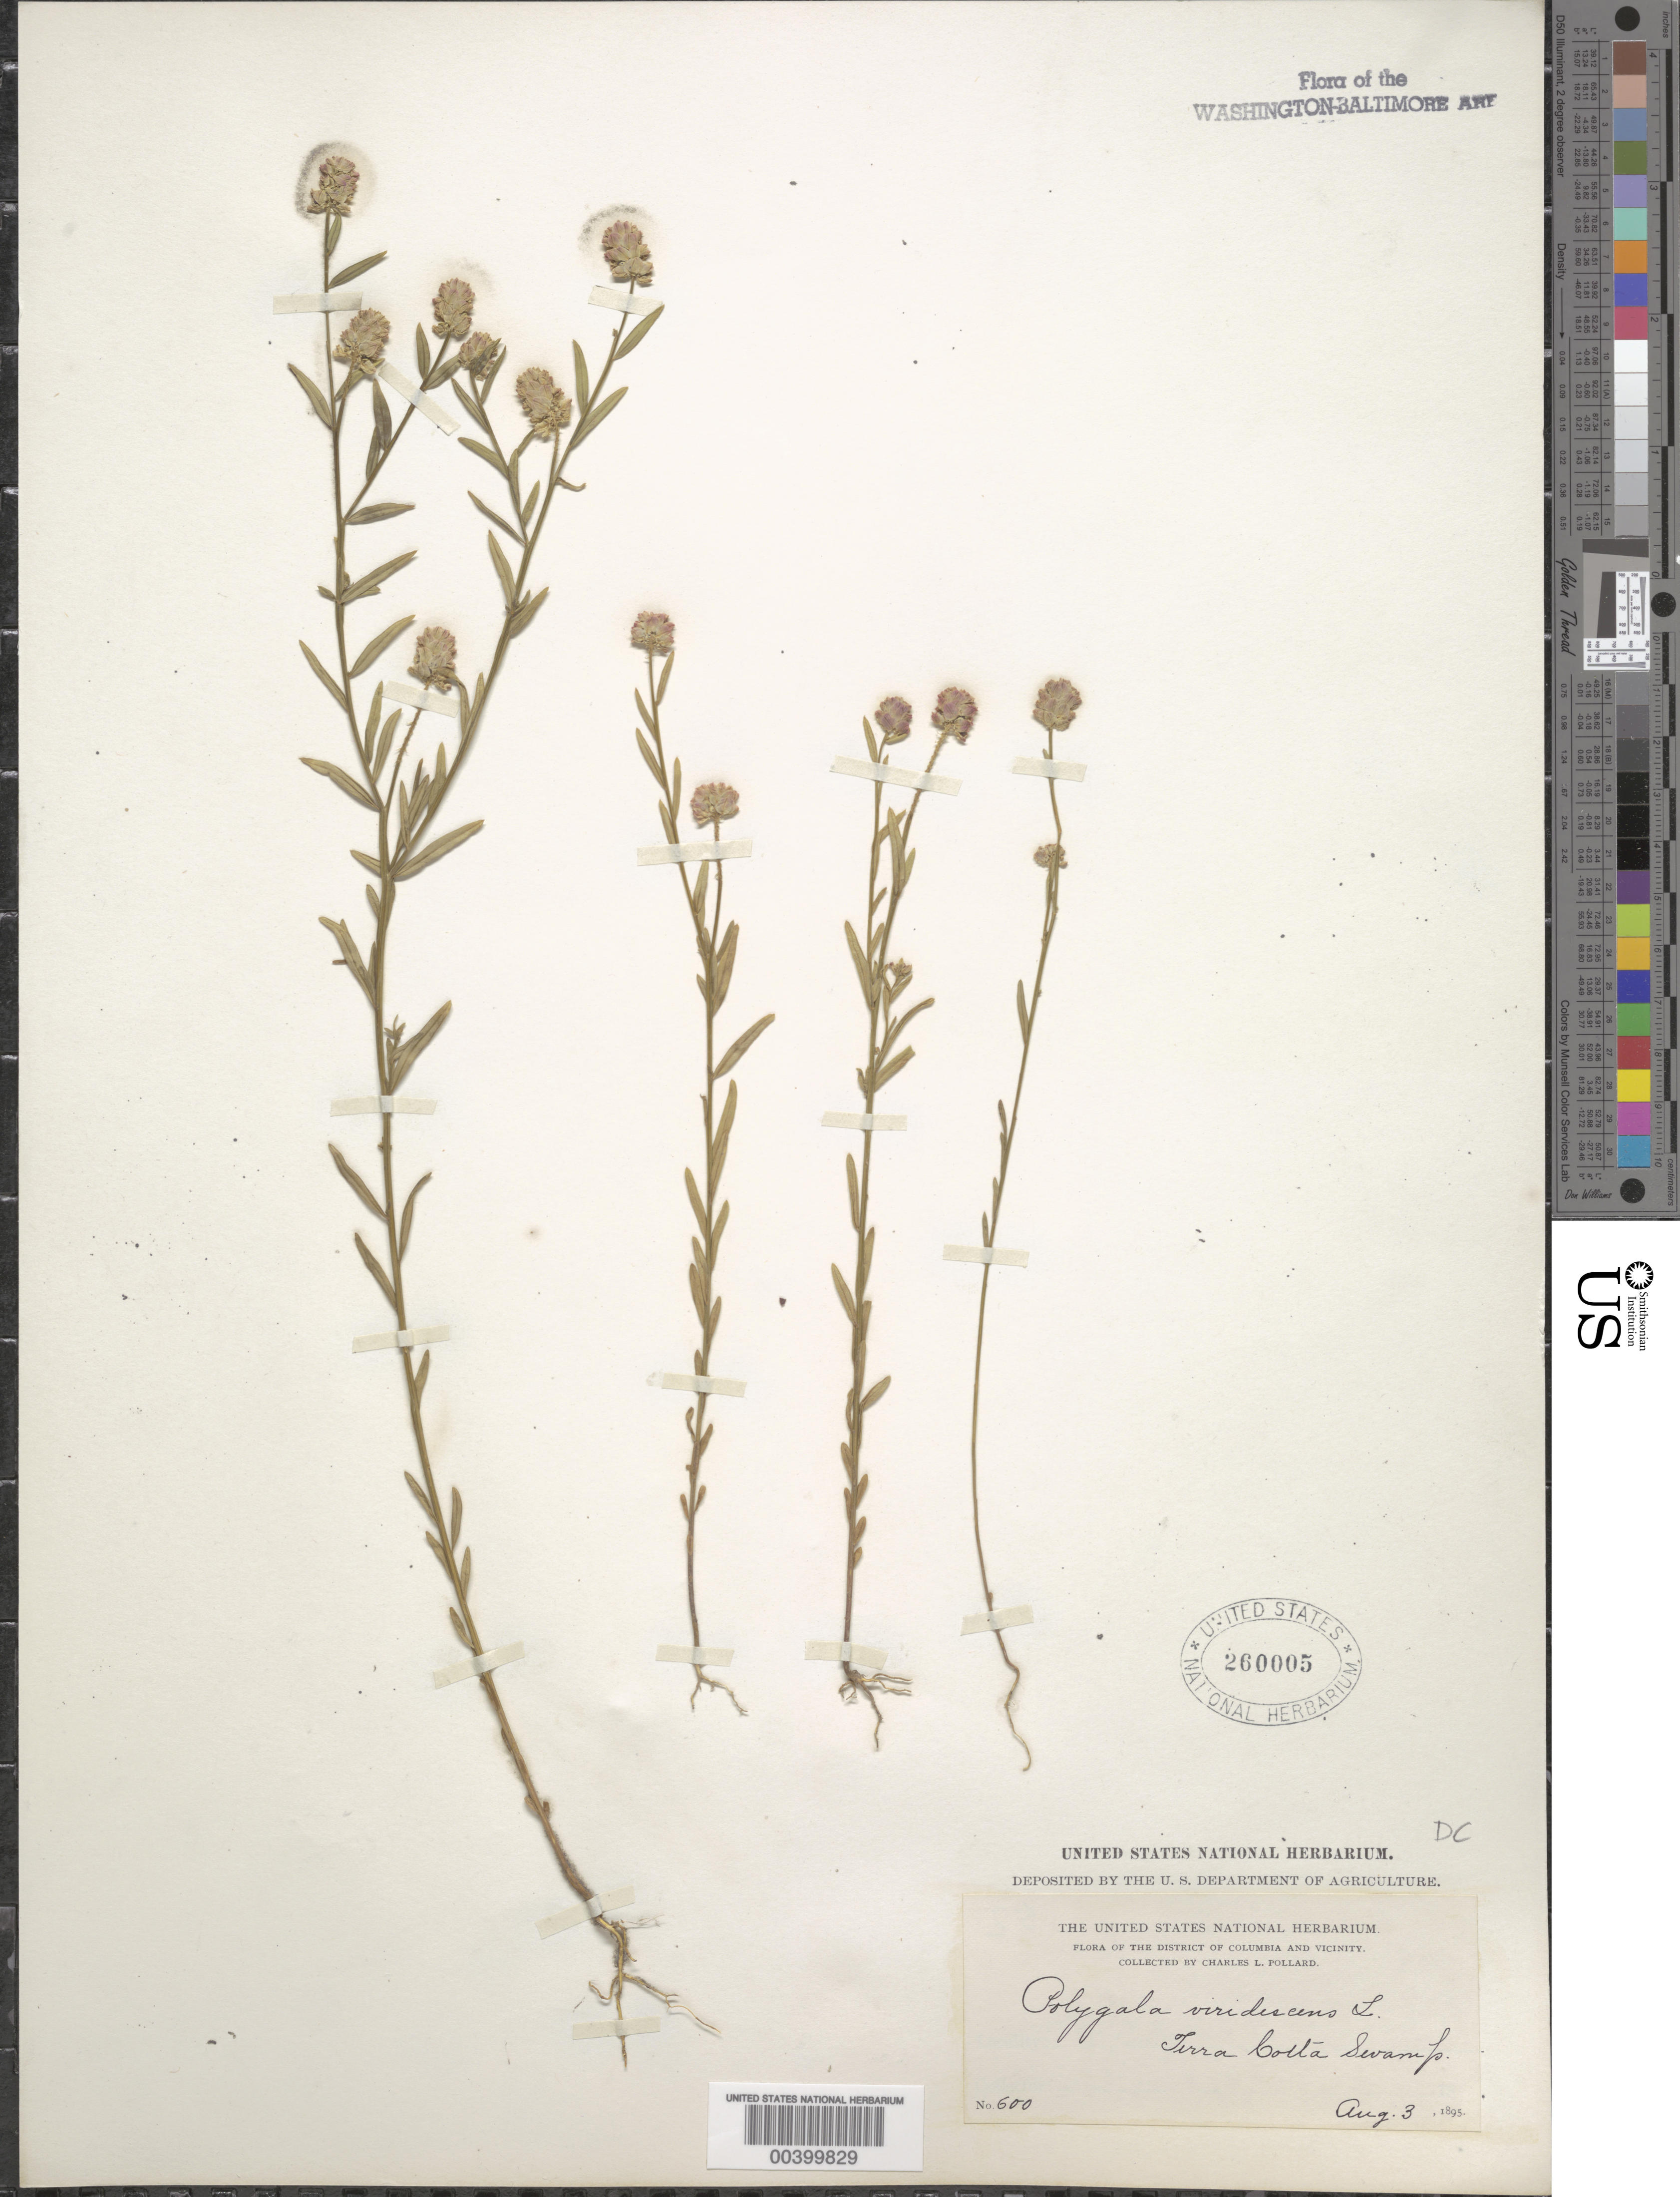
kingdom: Plantae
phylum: Tracheophyta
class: Magnoliopsida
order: Fabales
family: Polygalaceae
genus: Polygala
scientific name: Polygala sanguinea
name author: L.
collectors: C. L. Pollard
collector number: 600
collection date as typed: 03 Aug 1895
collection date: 1895-08-03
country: United States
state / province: District of Columbia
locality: Terra Cotta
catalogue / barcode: US 260005